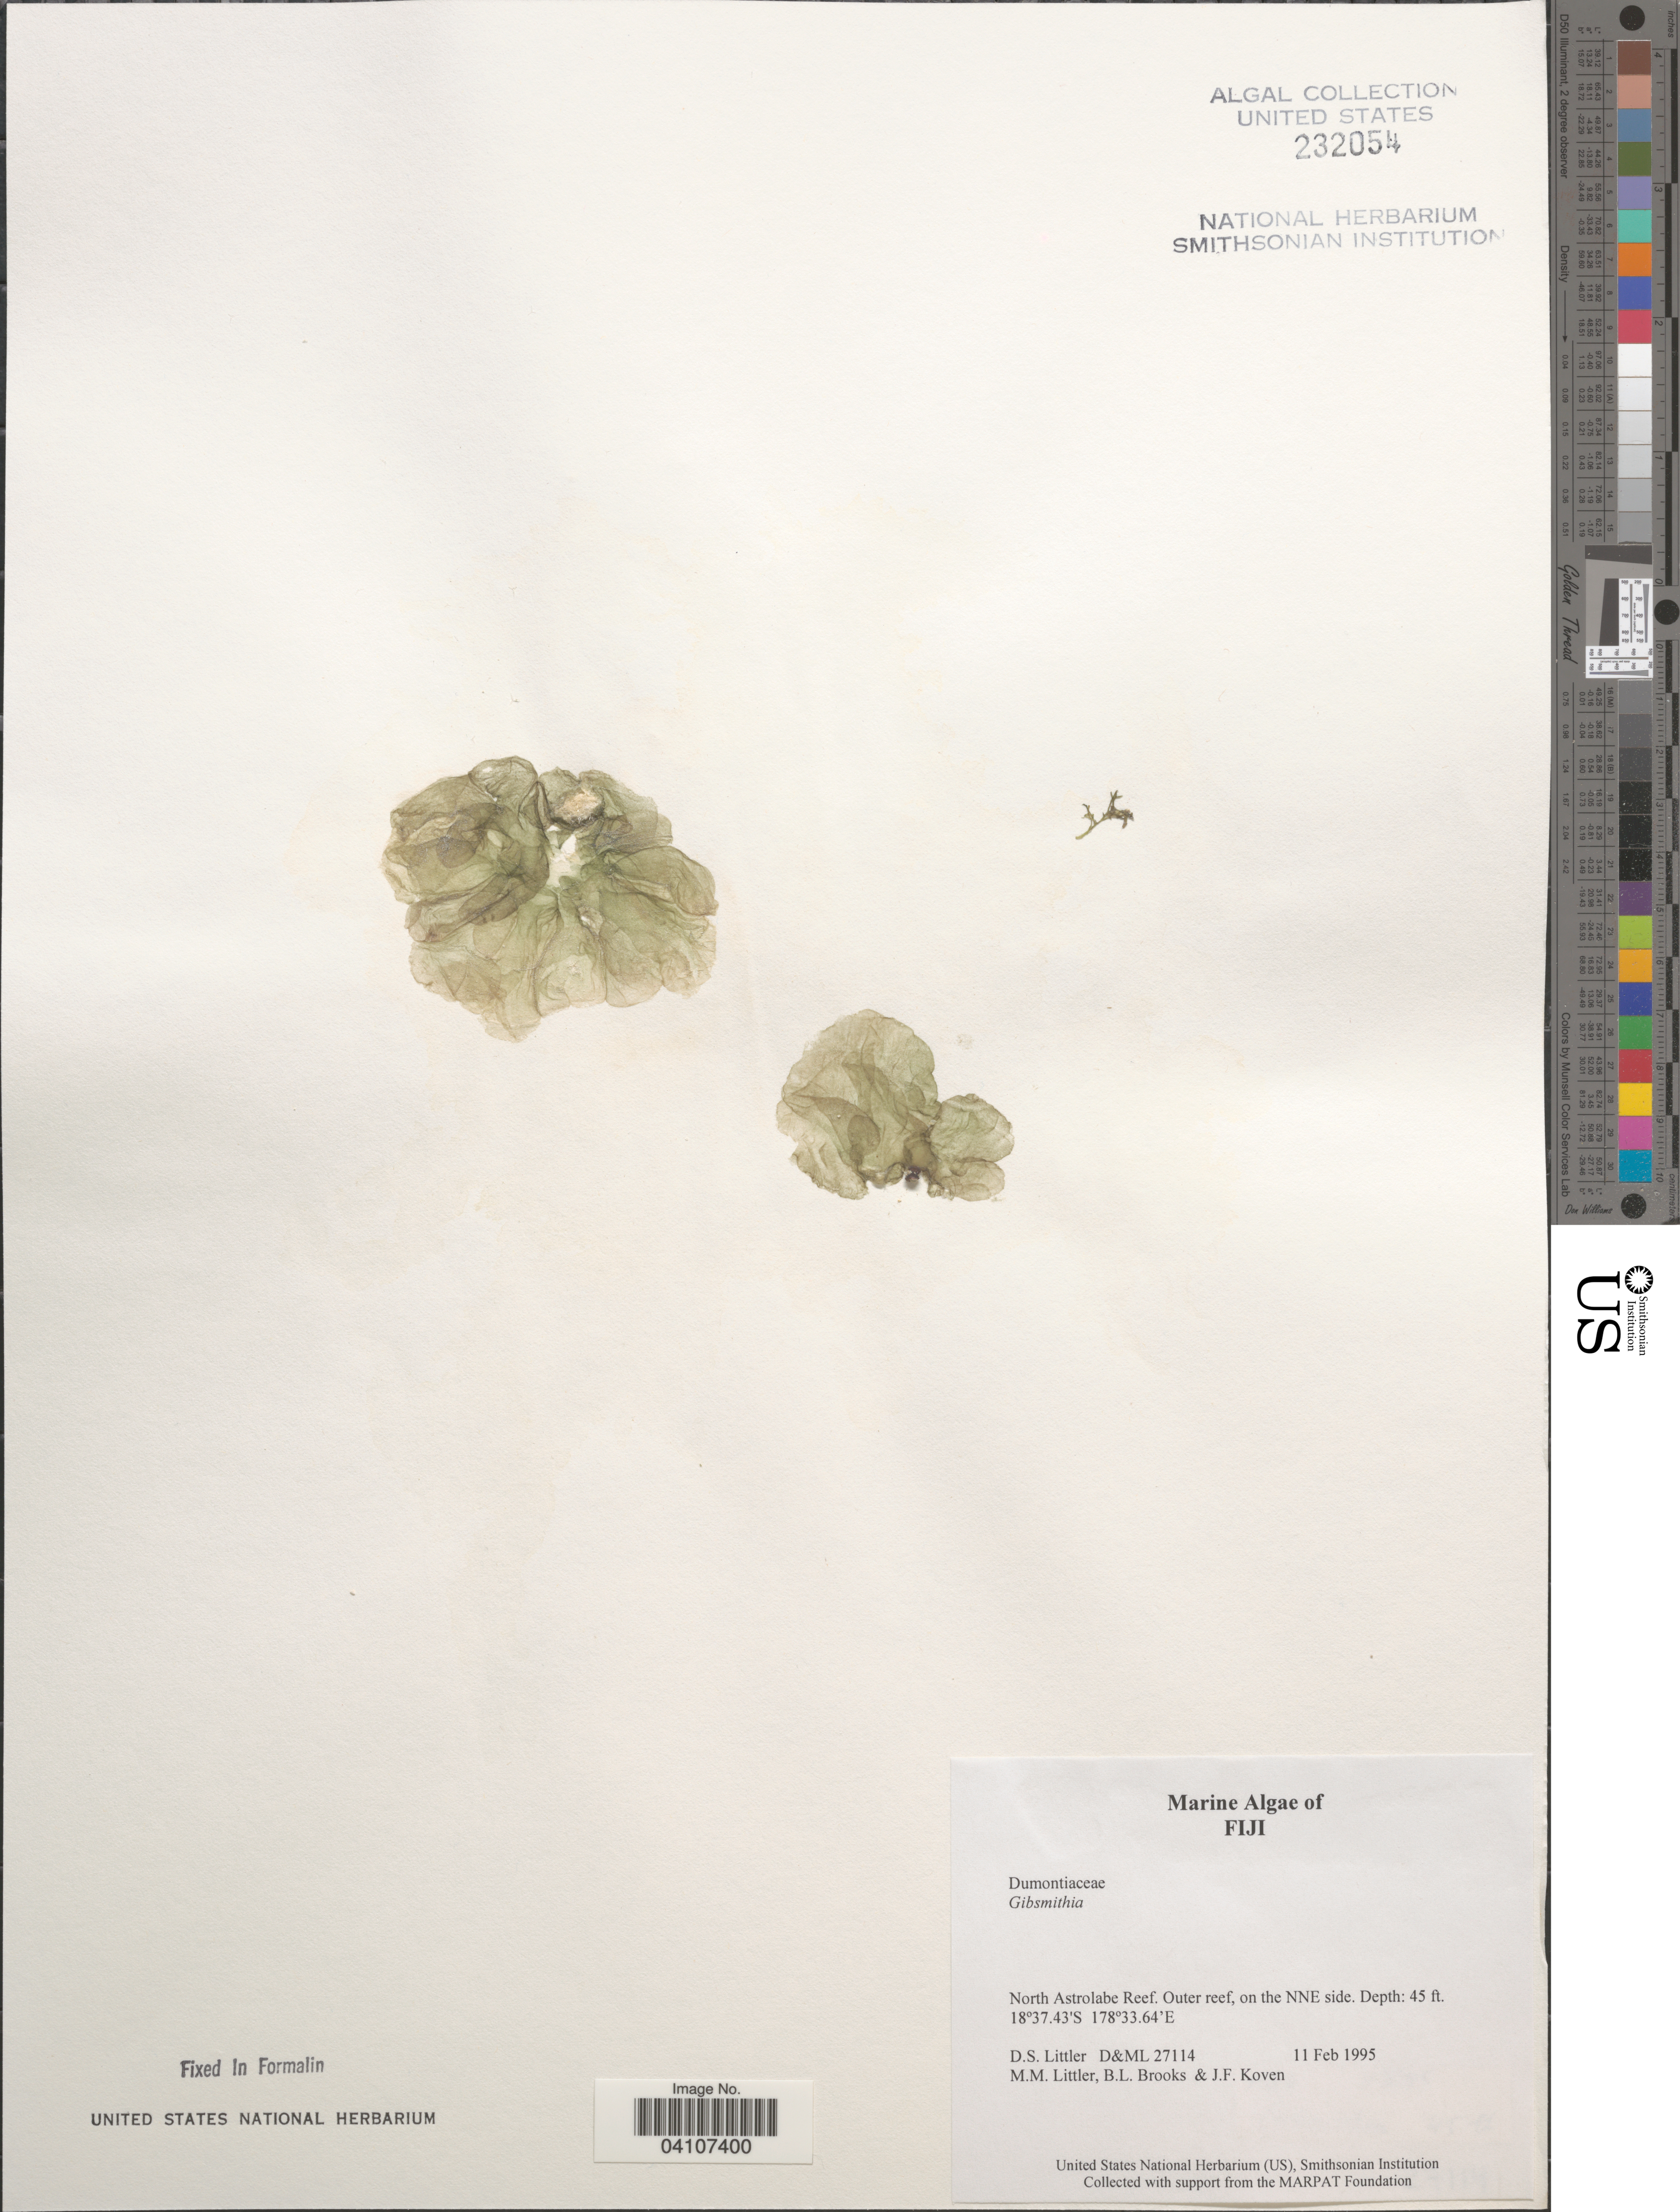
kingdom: Plantae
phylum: Rhodophyta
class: Florideophyceae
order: Gigartinales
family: Dumontiaceae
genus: Gibsmithia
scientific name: Gibsmithia sp.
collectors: D. S. Littler, B. Brooks & J. Koven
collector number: D&ML 27114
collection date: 1995-02-11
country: Fiji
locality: North Astrolobe Reef. Outer reef, on the NNE side.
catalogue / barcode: US 232054